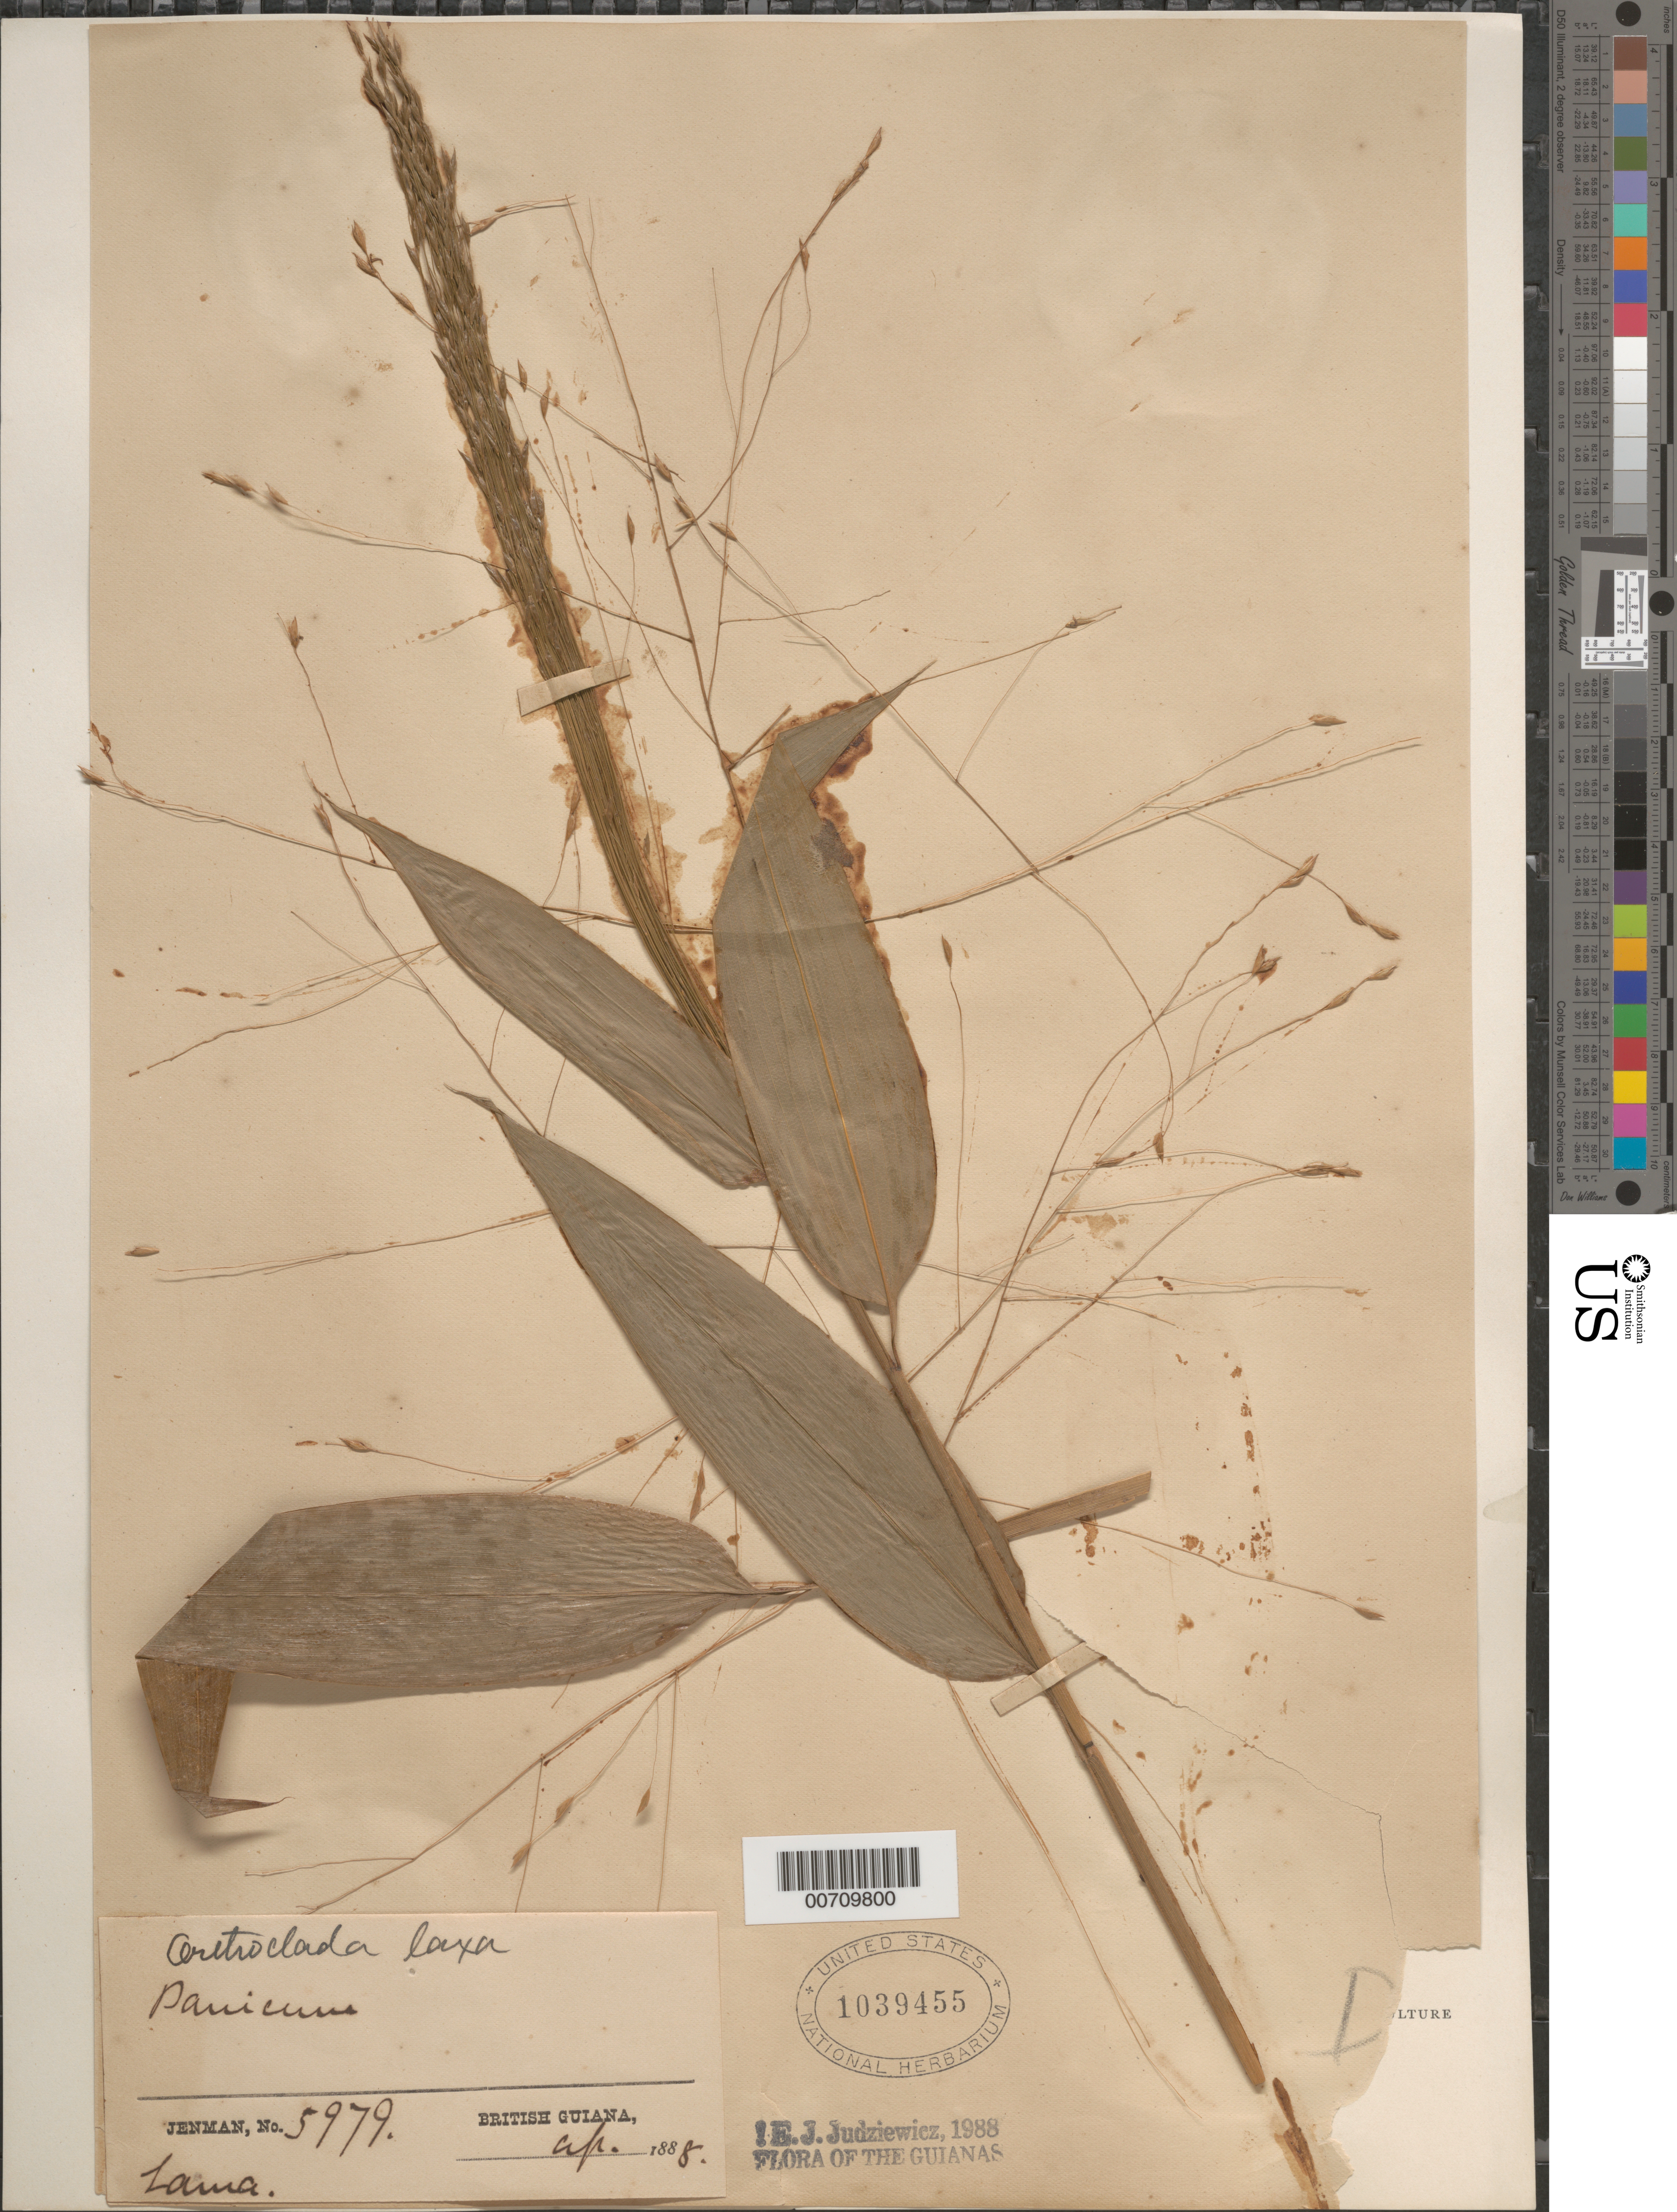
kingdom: Plantae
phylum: Tracheophyta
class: Liliopsida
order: Poales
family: Poaceae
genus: Orthoclada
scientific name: Orthoclada laxa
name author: P. Beauv.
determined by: Judziewicz, E. J.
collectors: G. S. Jenman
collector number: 5979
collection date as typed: April 1888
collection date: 1888-04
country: Guyana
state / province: Demerara-Mahaica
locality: Lama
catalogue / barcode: US 1039455